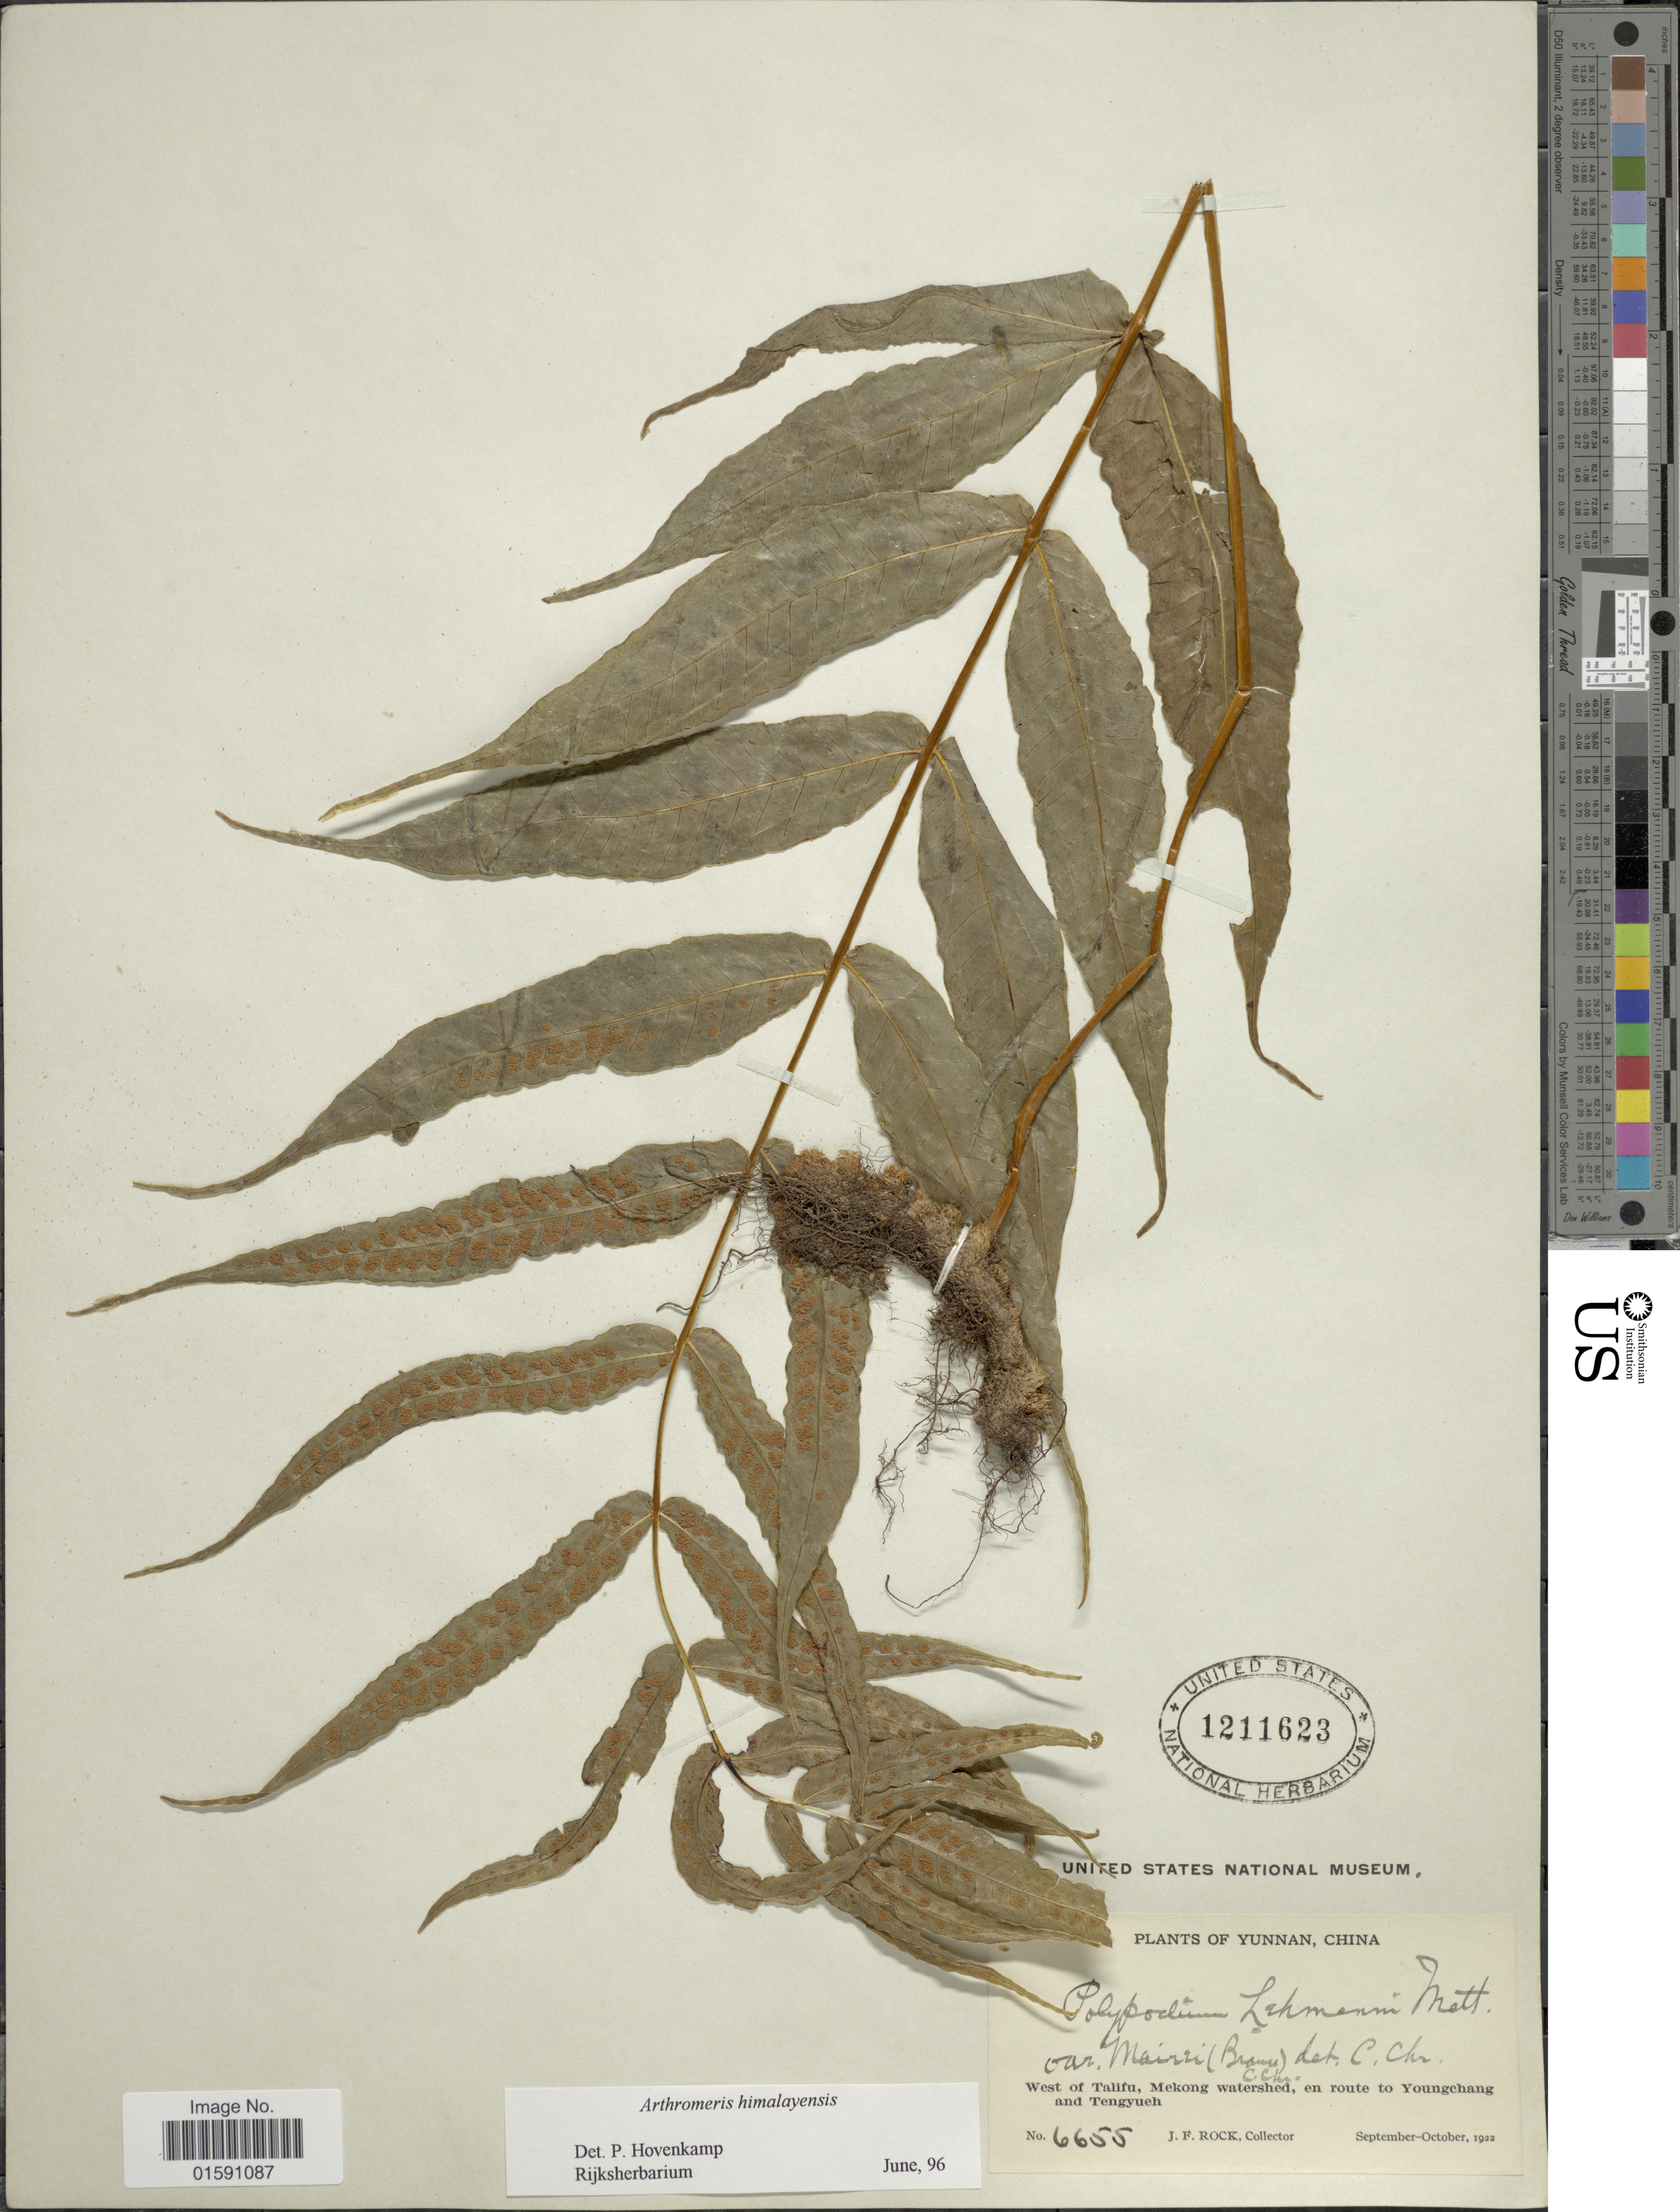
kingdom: Plantae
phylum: Tracheophyta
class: Polypodiopsida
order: Polypodiales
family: Polypodiaceae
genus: Arthromeris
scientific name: Arthromeris himalayensis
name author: (Hook.) Ching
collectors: J. Rock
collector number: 6655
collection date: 1922-09/1922-10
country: China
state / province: Yunnan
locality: West of Talifu, Mekong watershed, en route to Youngchang and Tengyueh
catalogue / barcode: US 1211623